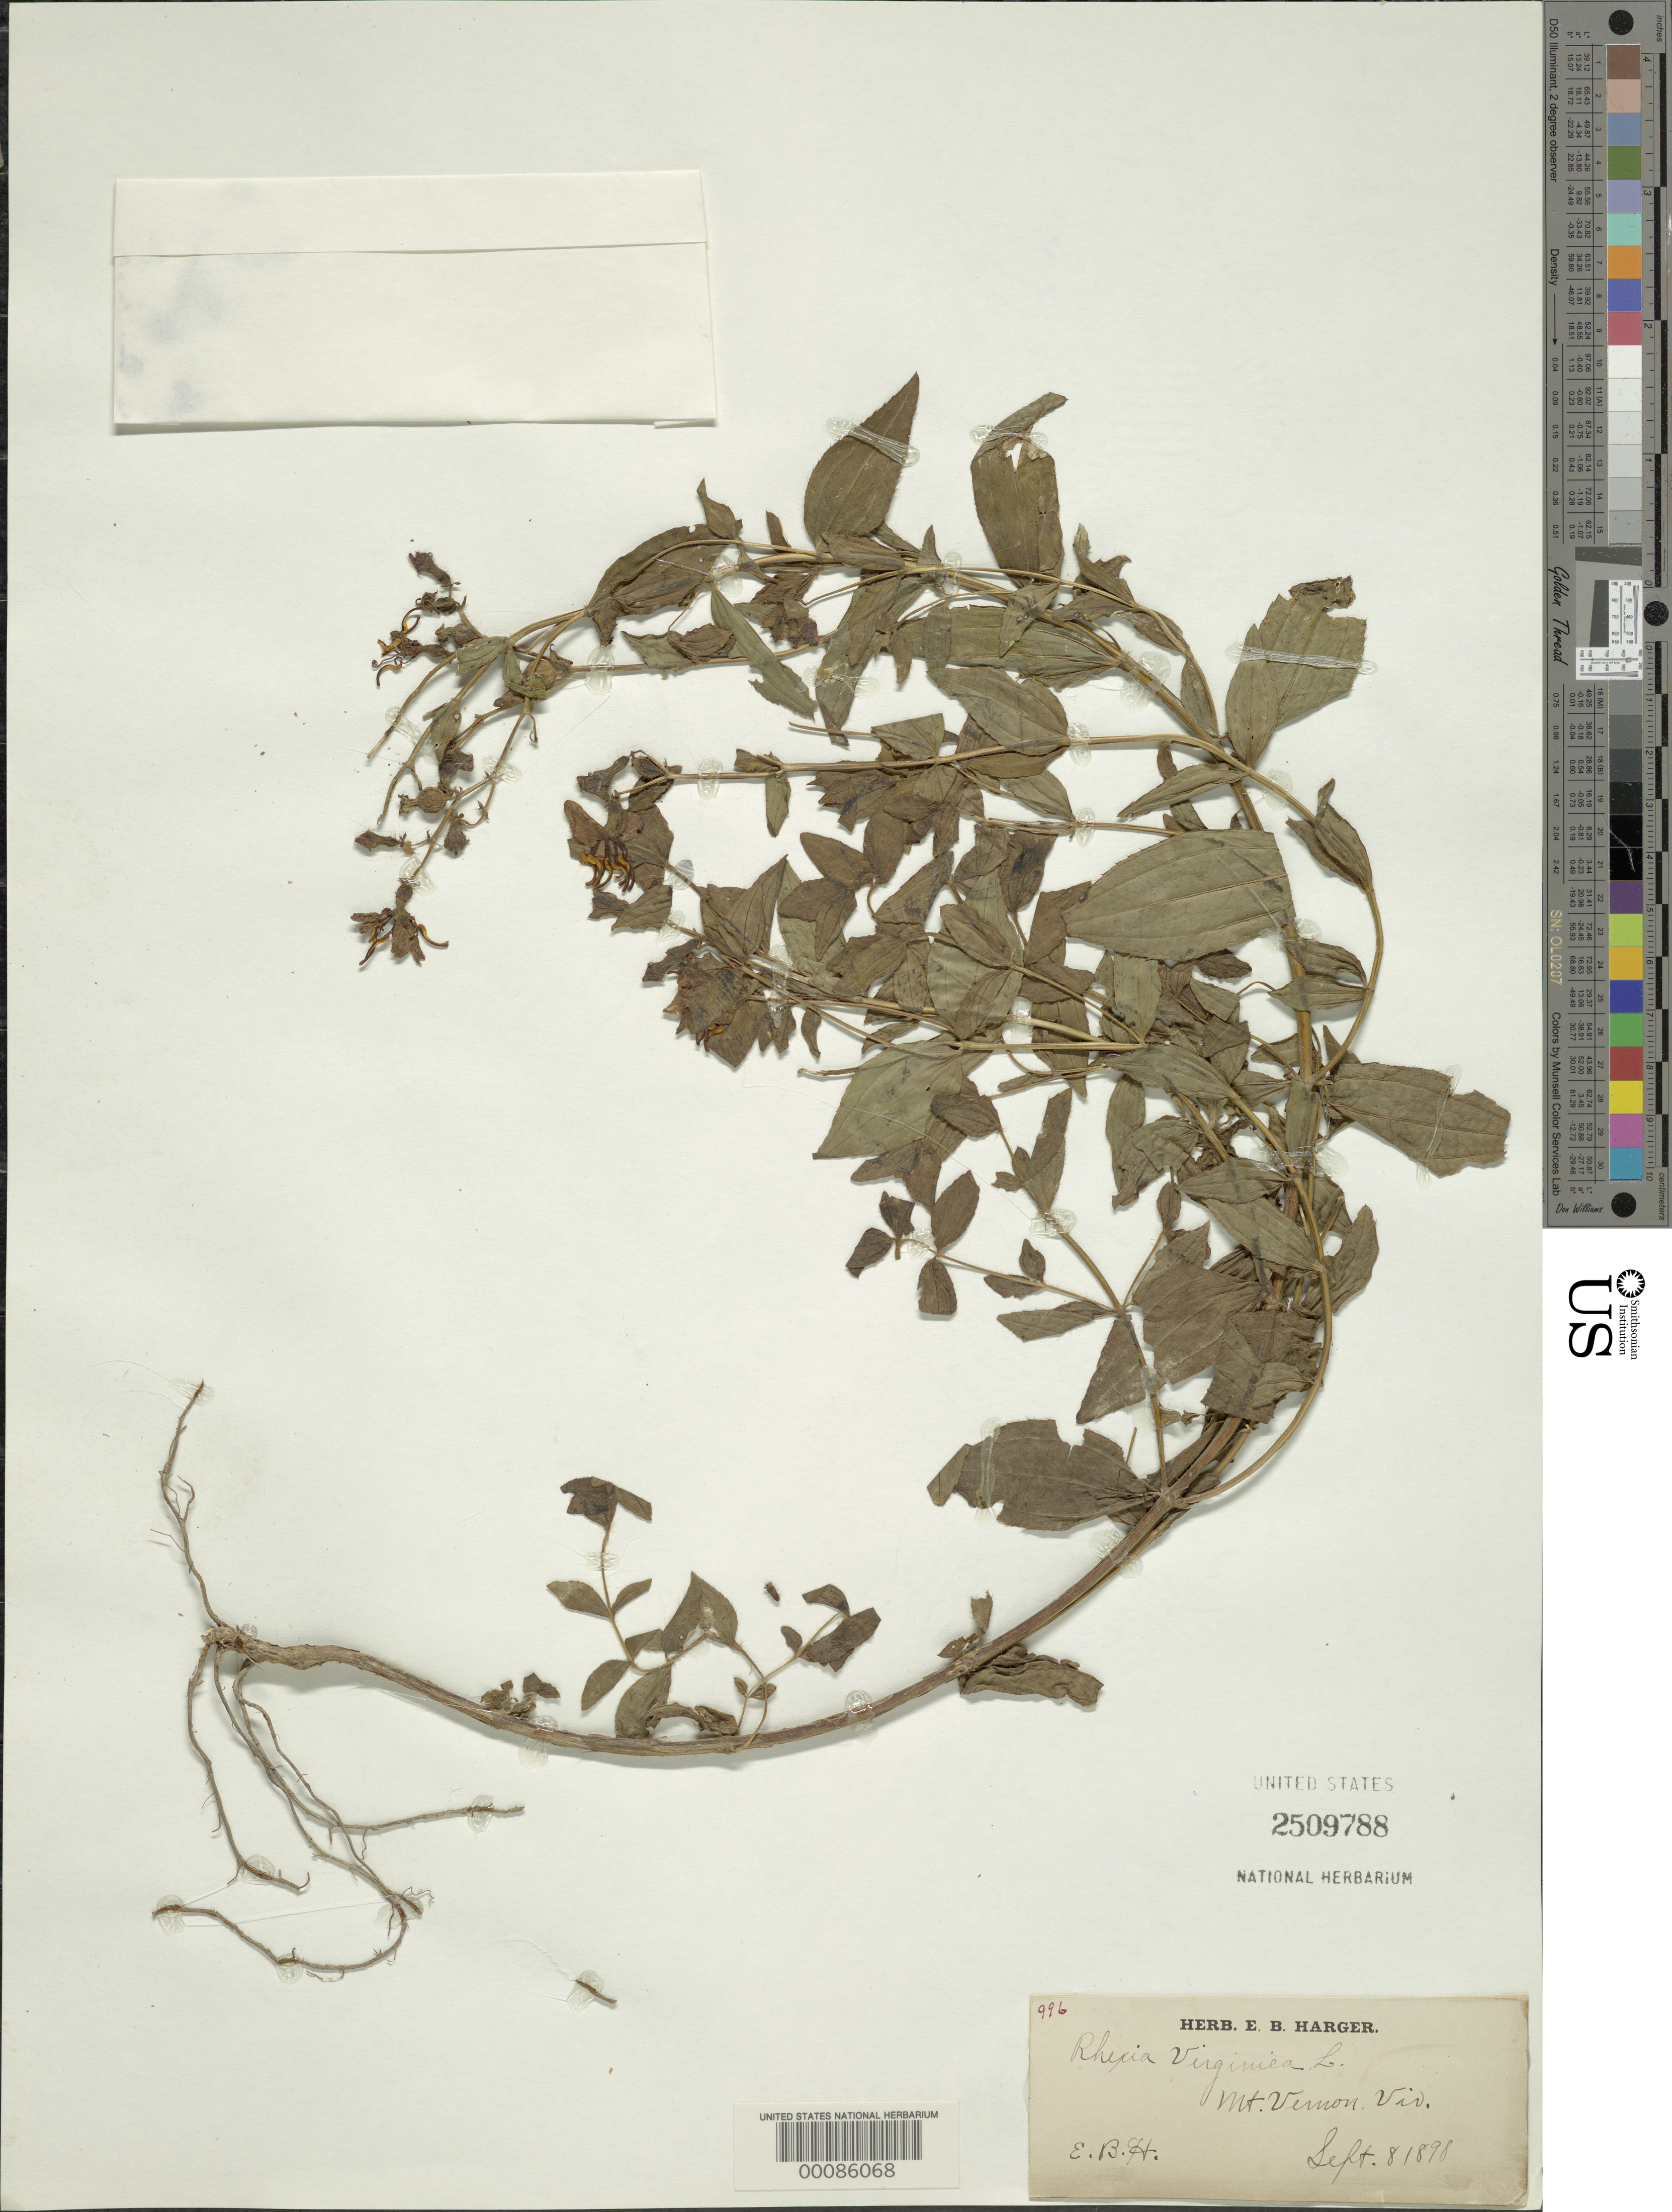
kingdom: Plantae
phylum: Tracheophyta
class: Magnoliopsida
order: Myrtales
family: Melastomataceae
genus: Rhexia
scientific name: Rhexia virginica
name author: L.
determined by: James, C. W.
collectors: E. B. Harger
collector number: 996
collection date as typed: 08 Sep 1898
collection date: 1898-09-08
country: United States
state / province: Virginia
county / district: Fairfax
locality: Mount Vernon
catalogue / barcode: US 2509788